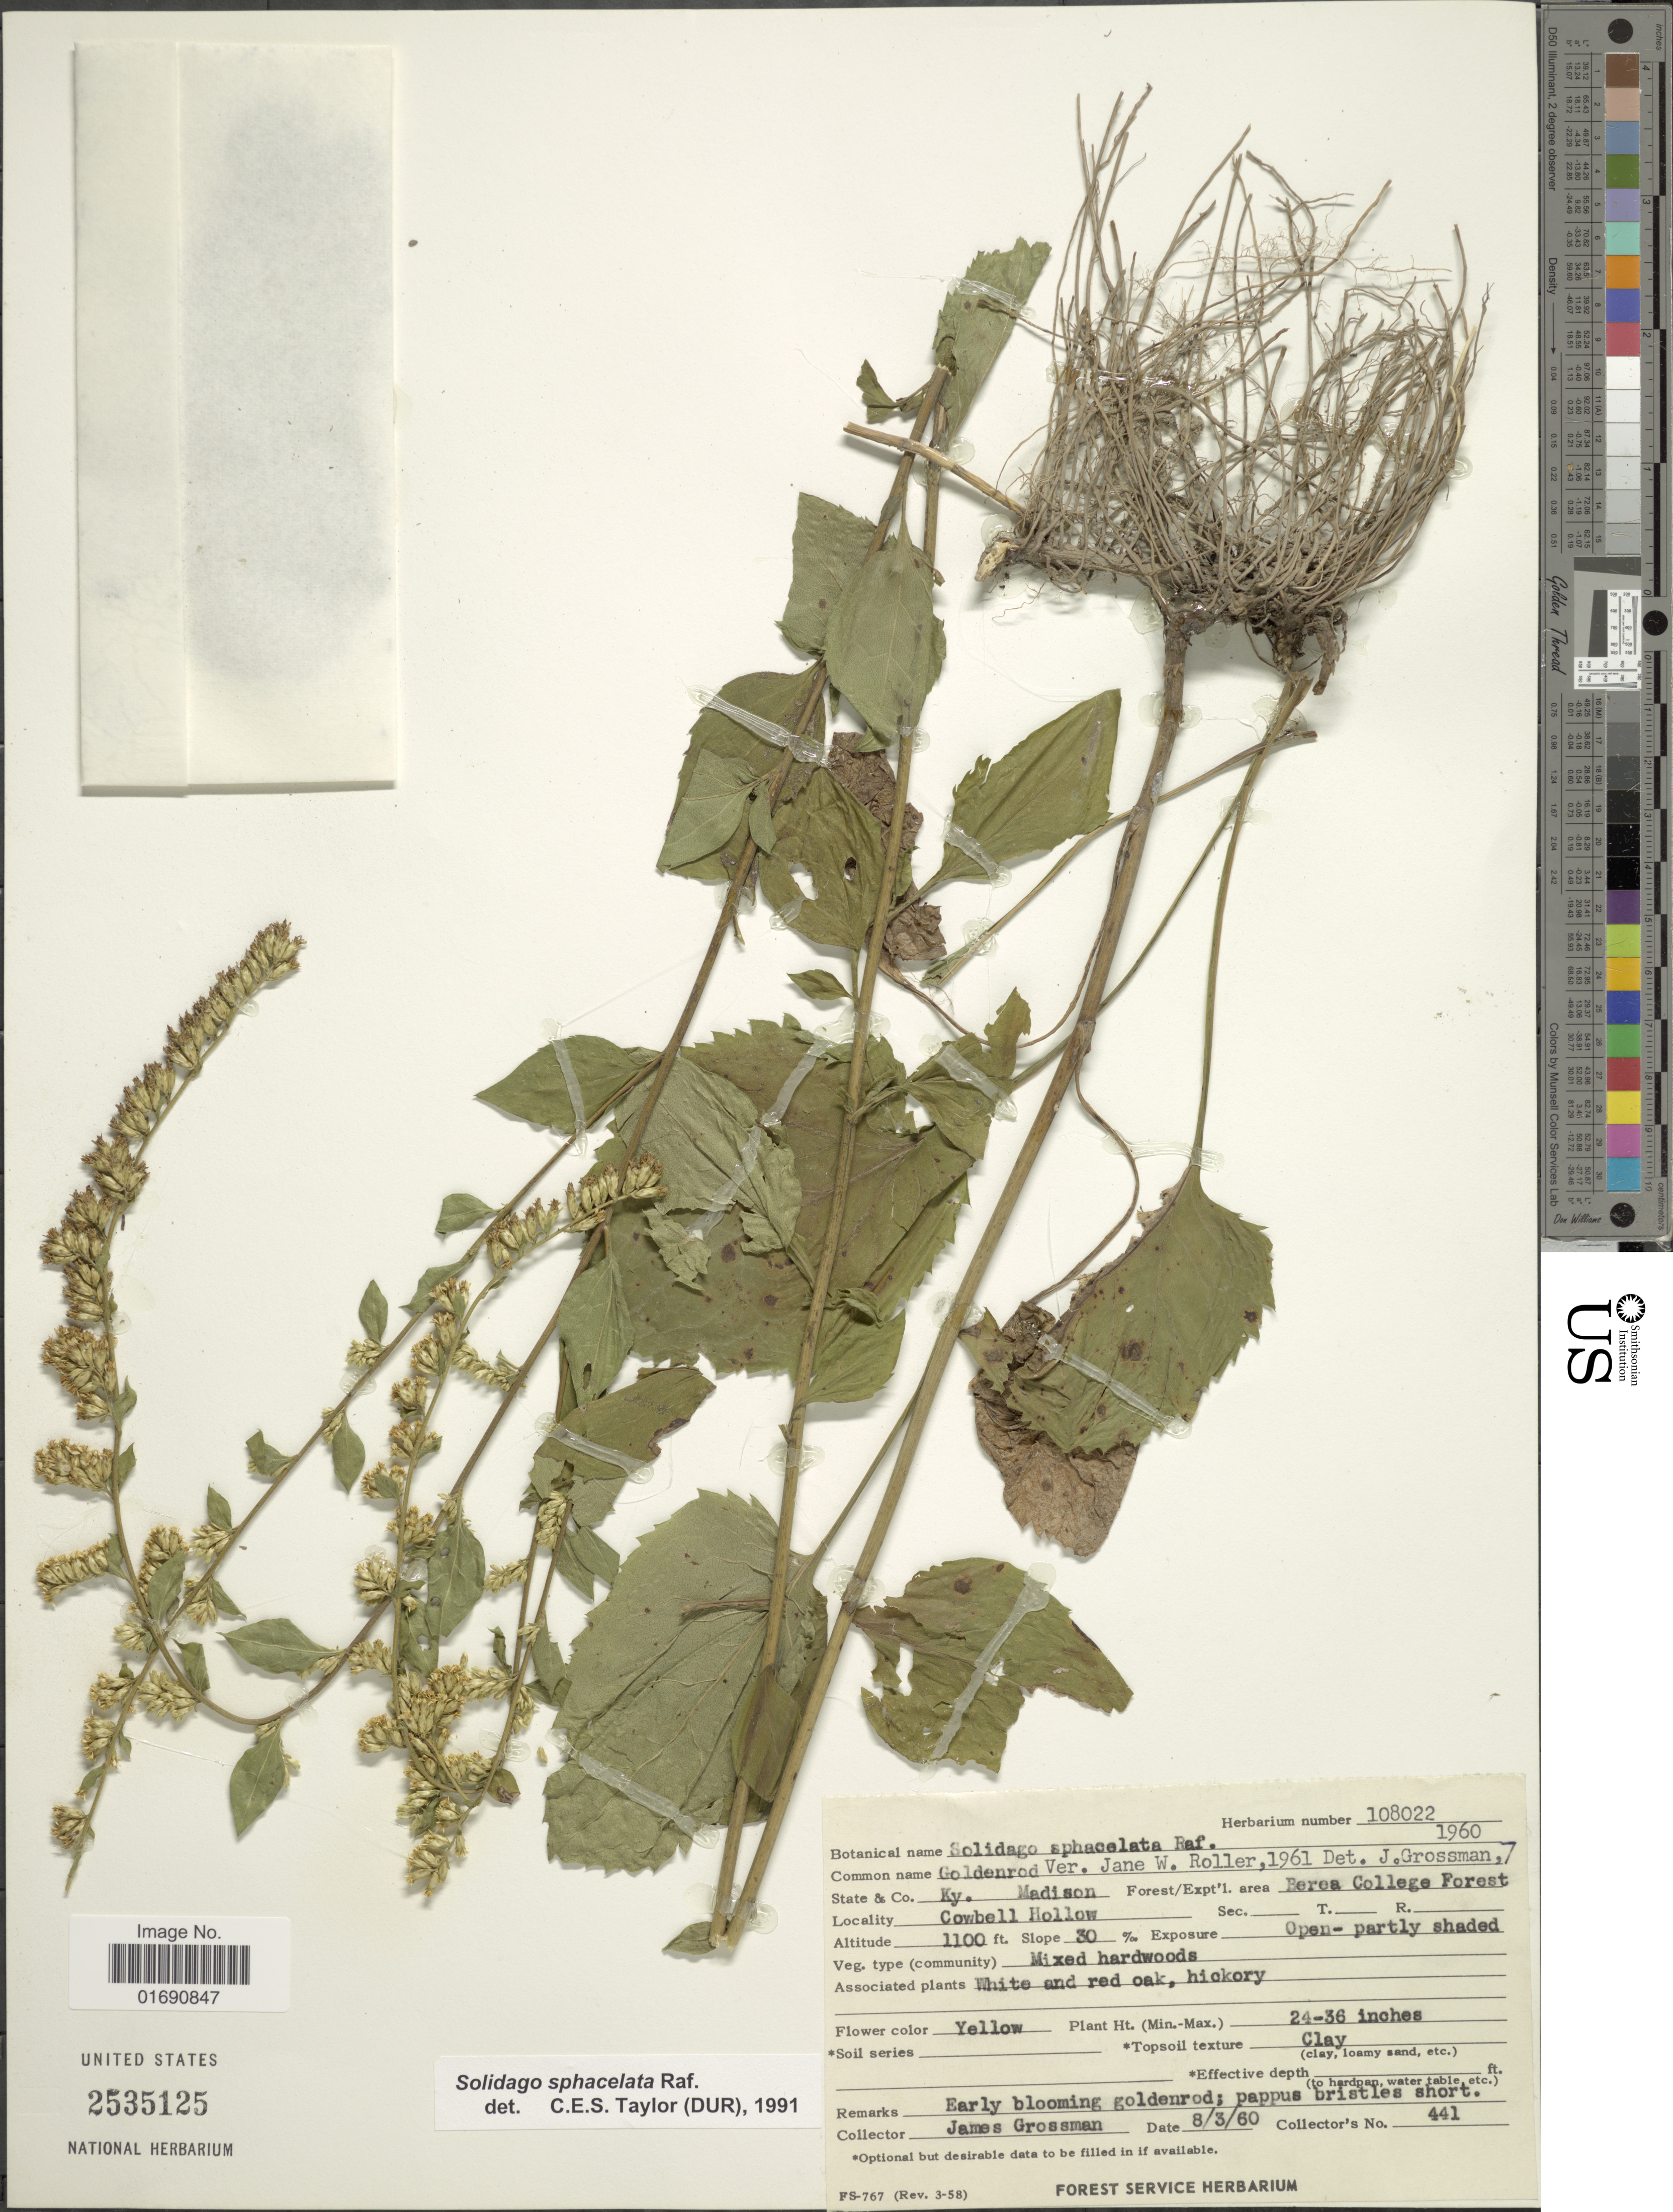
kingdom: Plantae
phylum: Tracheophyta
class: Magnoliopsida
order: Asterales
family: Asteraceae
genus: Solidago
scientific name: Solidago sphacelata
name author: Raf.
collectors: J. Grossman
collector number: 441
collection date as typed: Transcribed d/m/y: 3/8/60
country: United States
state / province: Kentucky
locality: Madison, Berea College Forest, Cowbell Hollow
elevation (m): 335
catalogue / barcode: US 2535125